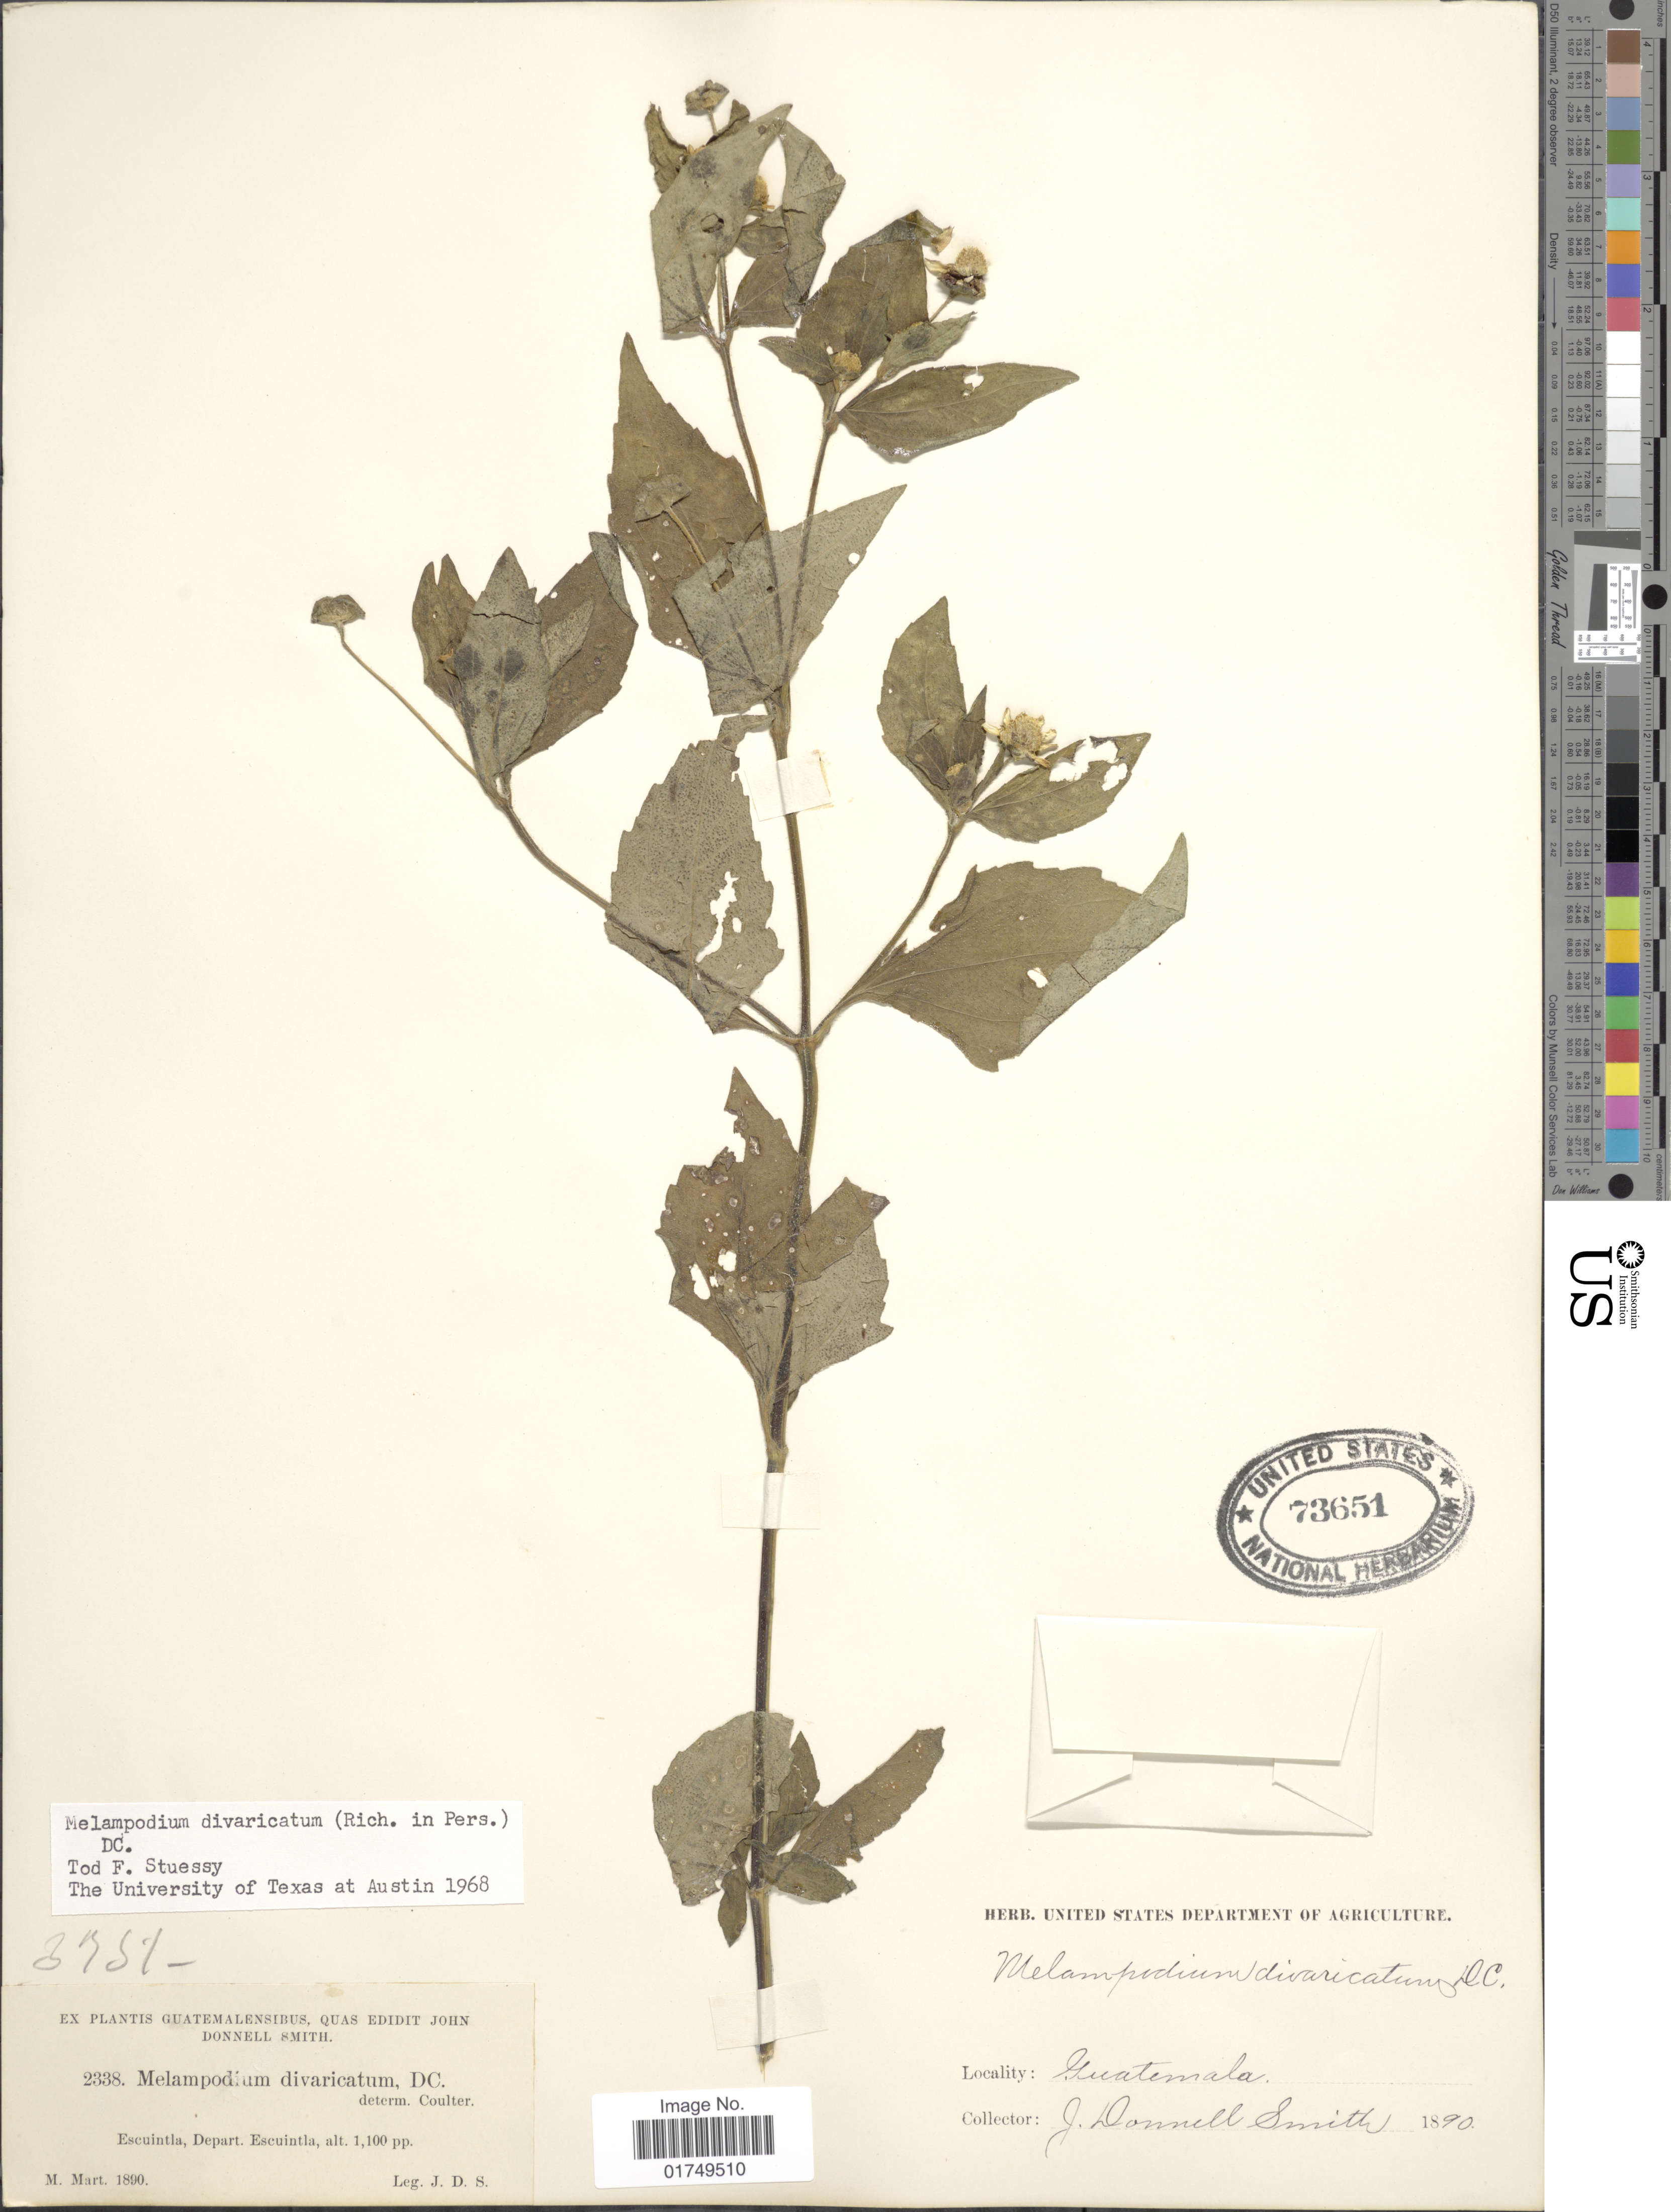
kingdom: Plantae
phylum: Tracheophyta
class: Magnoliopsida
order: Asterales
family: Asteraceae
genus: Melampodium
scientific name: Melampodium divaricatum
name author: (Rich.) DC.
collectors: J. Donnell Smith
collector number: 2338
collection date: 1890-03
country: Guatemala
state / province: Escuintla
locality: Depart. Escuintla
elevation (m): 335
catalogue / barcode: US 73651